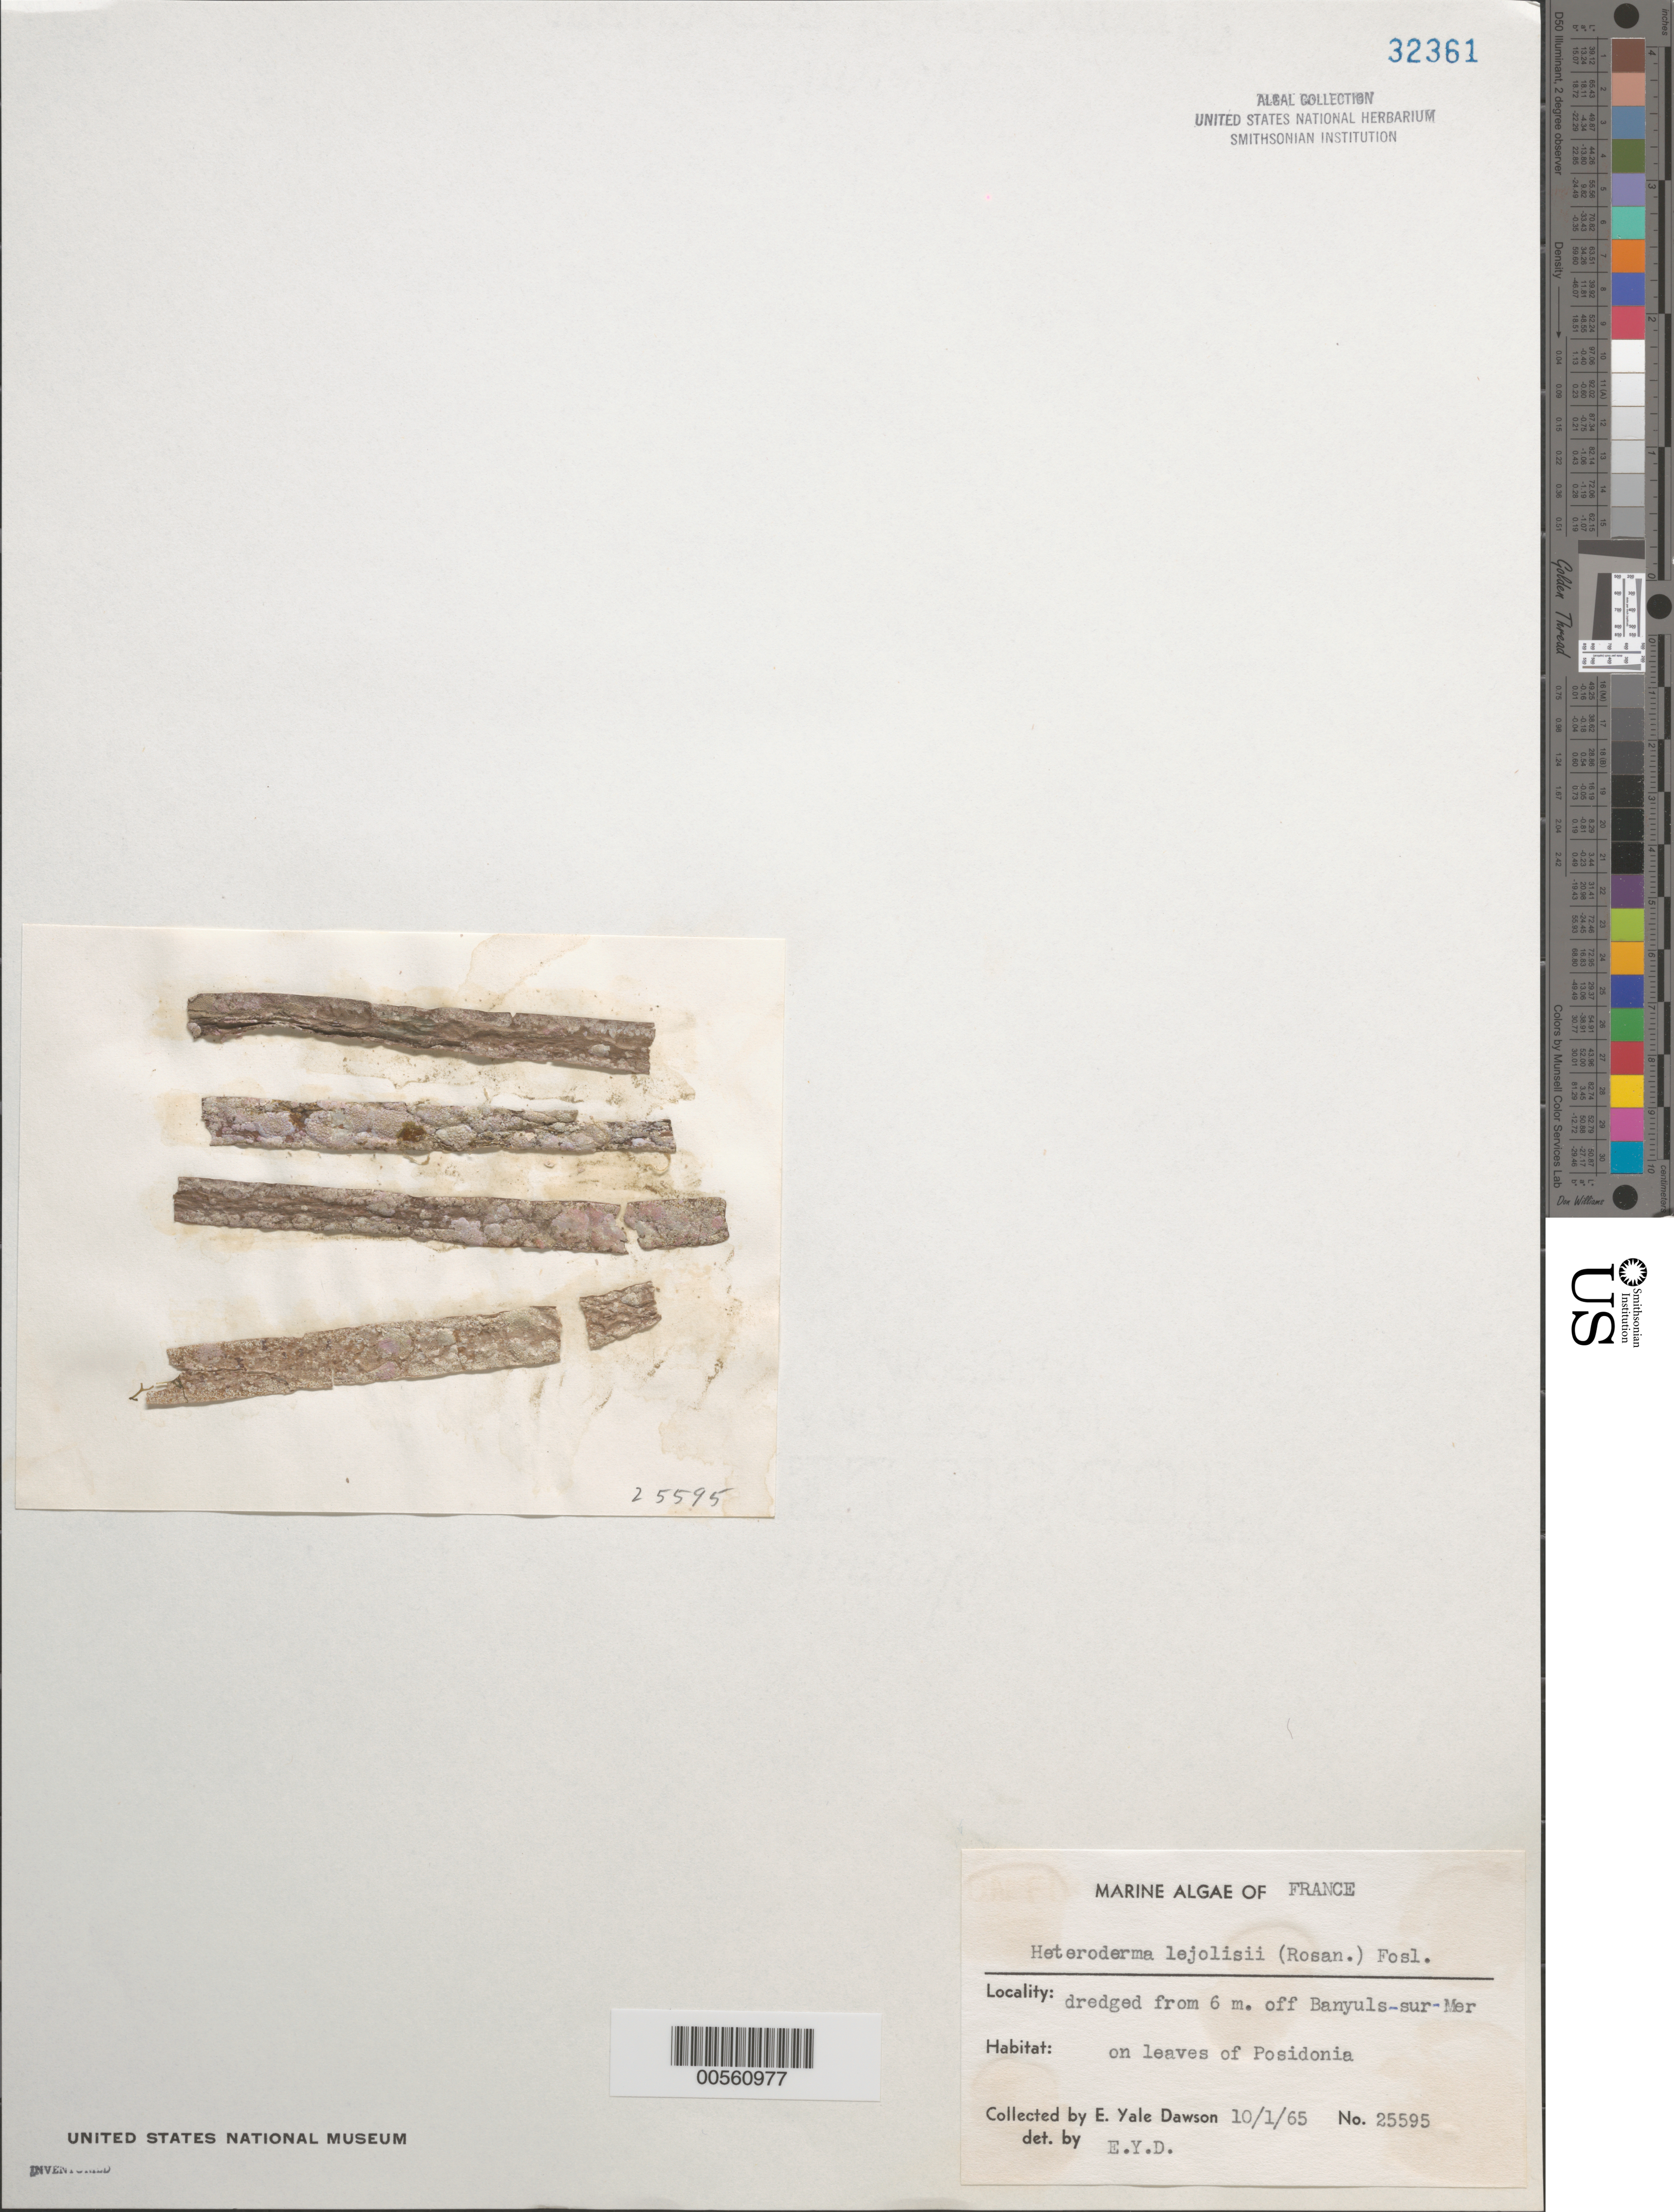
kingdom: Plantae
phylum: Rhodophyta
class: Florideophyceae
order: Corallinales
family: Corallinaceae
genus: Pneophyllum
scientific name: Pneophyllum fragile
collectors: E. Y. Dawson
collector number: EYD 25595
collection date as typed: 01 Oct 1965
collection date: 1965-10-01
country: France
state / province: Occitanie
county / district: Pyrénées-Orientales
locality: Off Banyuls-sur-Mer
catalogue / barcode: US 32361